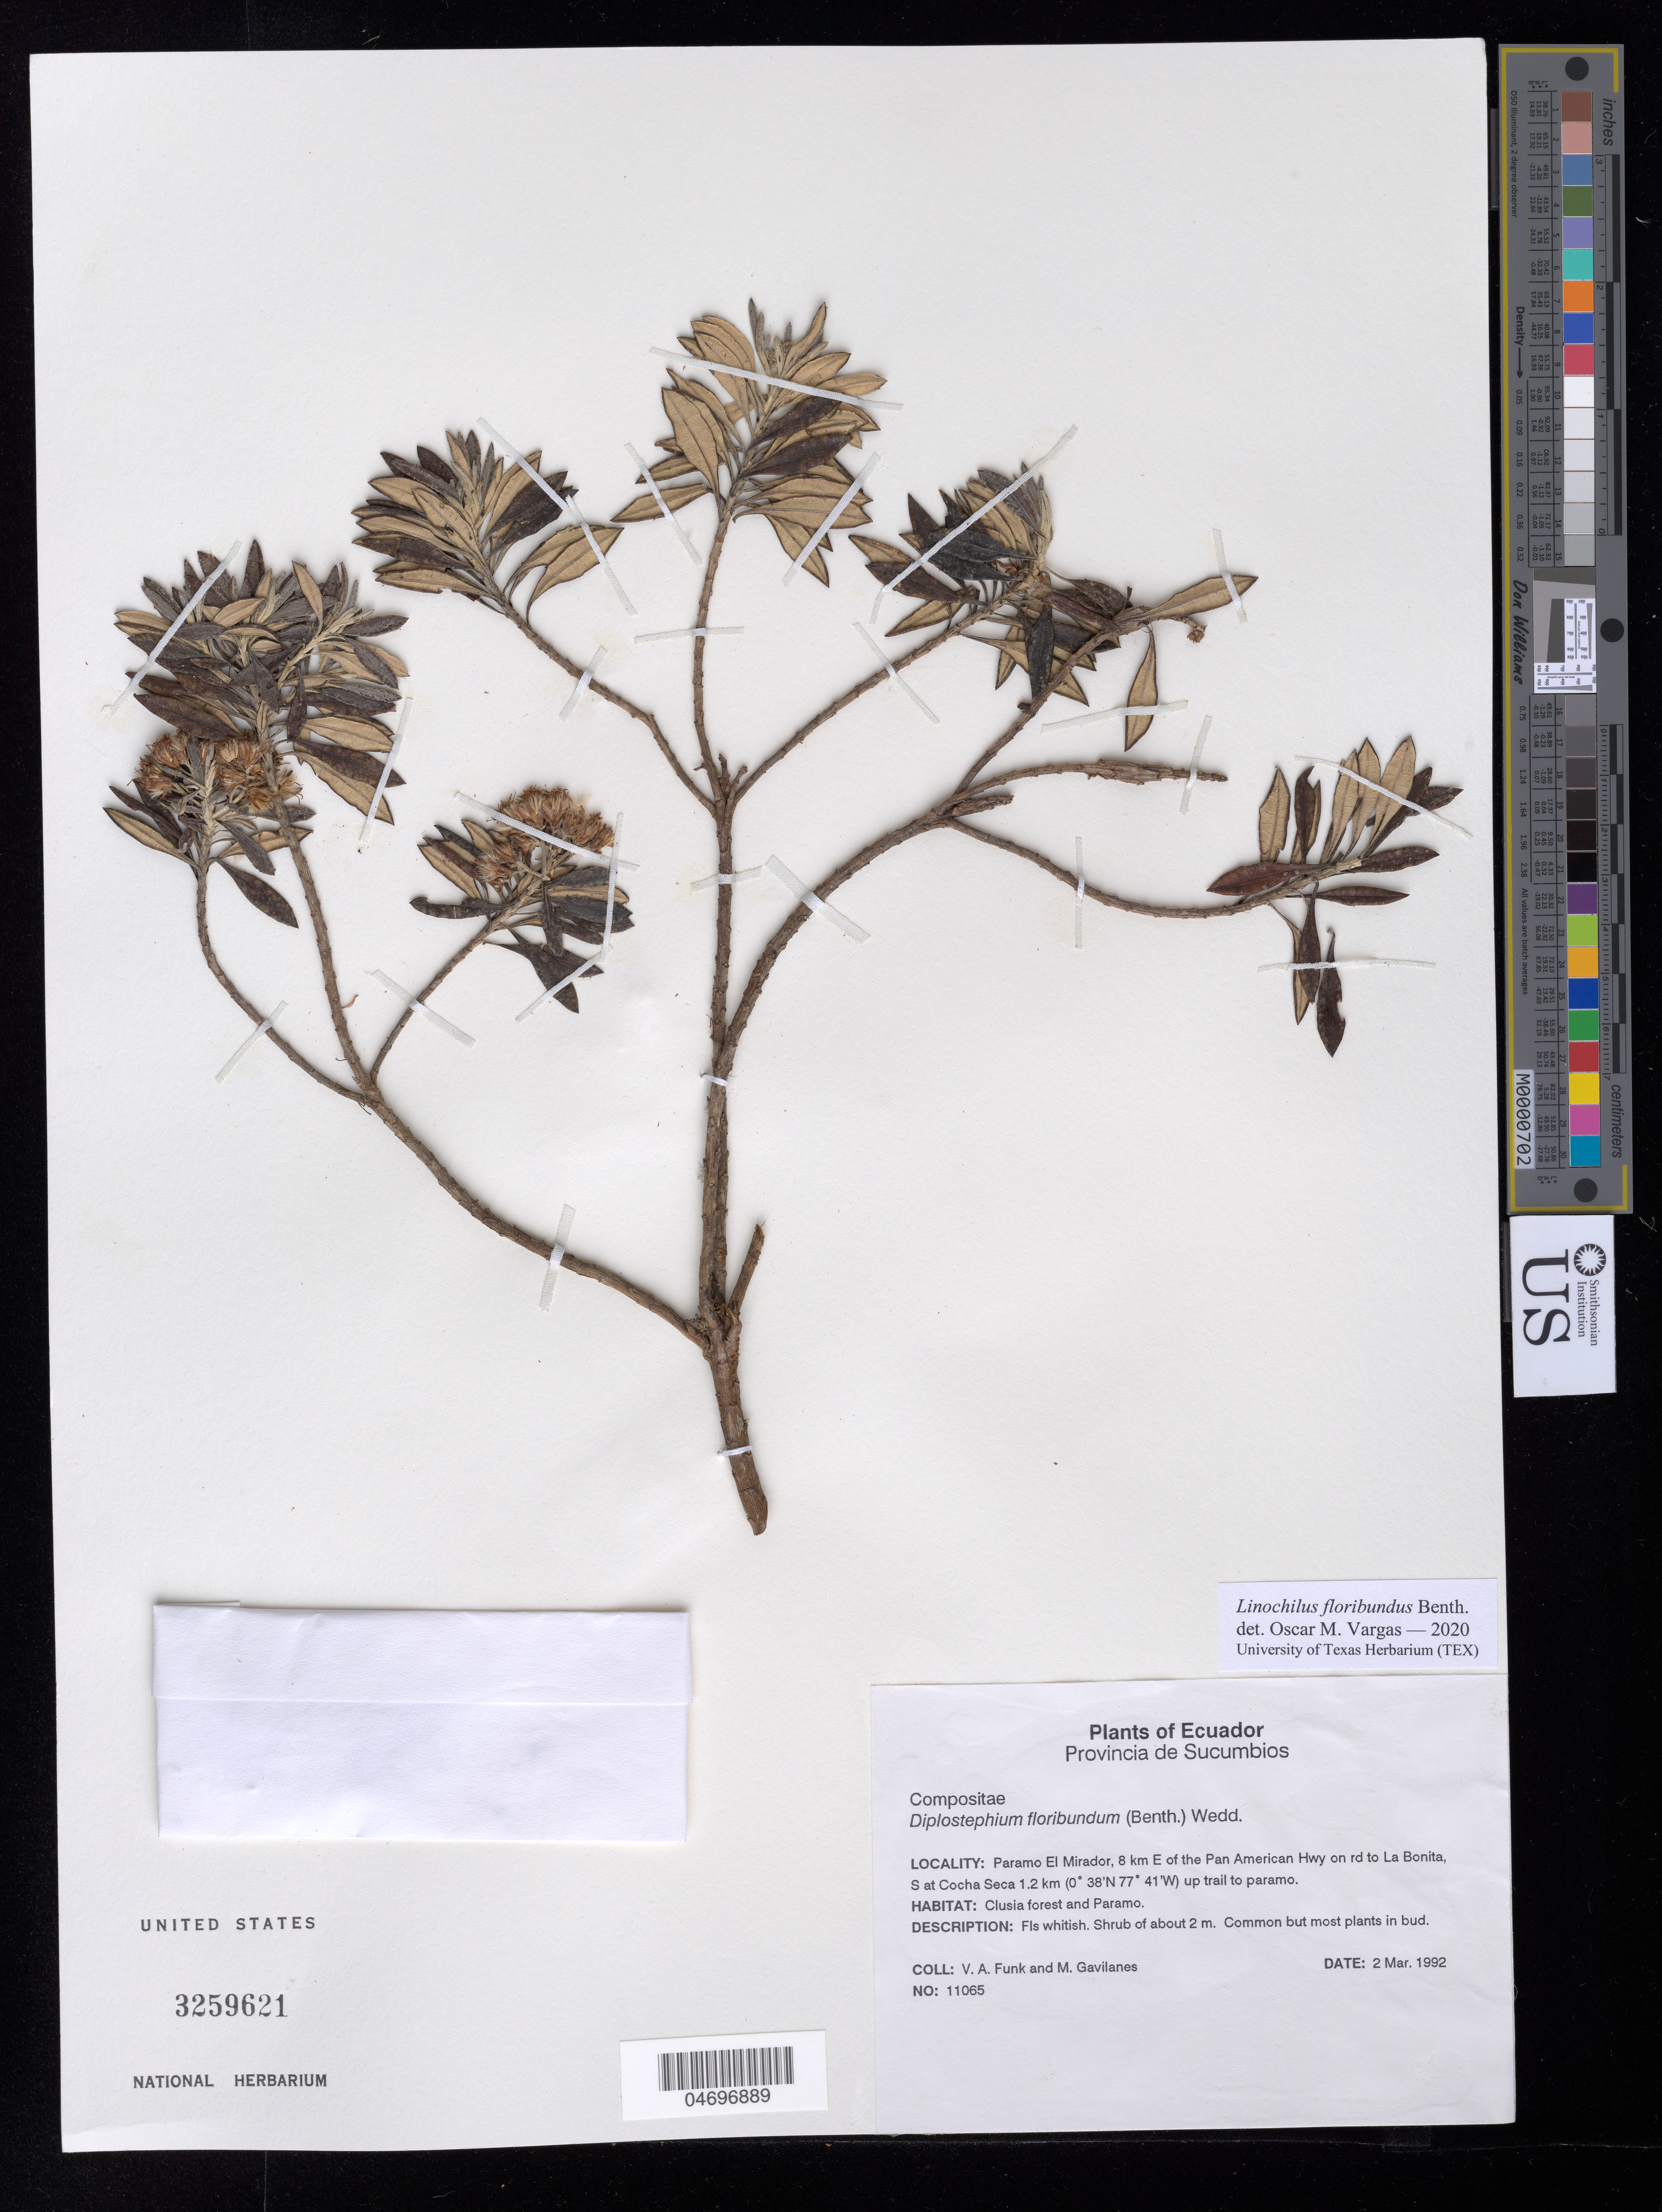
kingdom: Plantae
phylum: Tracheophyta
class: Magnoliopsida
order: Asterales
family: Asteraceae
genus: Linochilus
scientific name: Linochilus floribundus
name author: Benth.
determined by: Vargas, Oscar M.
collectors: V. Funk & M. Gavilanes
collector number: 11065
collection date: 1992-03-02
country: Ecuador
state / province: Sucumbíos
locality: Paramo El Mirador, 8 km E of the Pan American Hwy on rd to La Bonita, S at Cocha Seca 1.2 km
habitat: paramo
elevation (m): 3500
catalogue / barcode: US 3259621